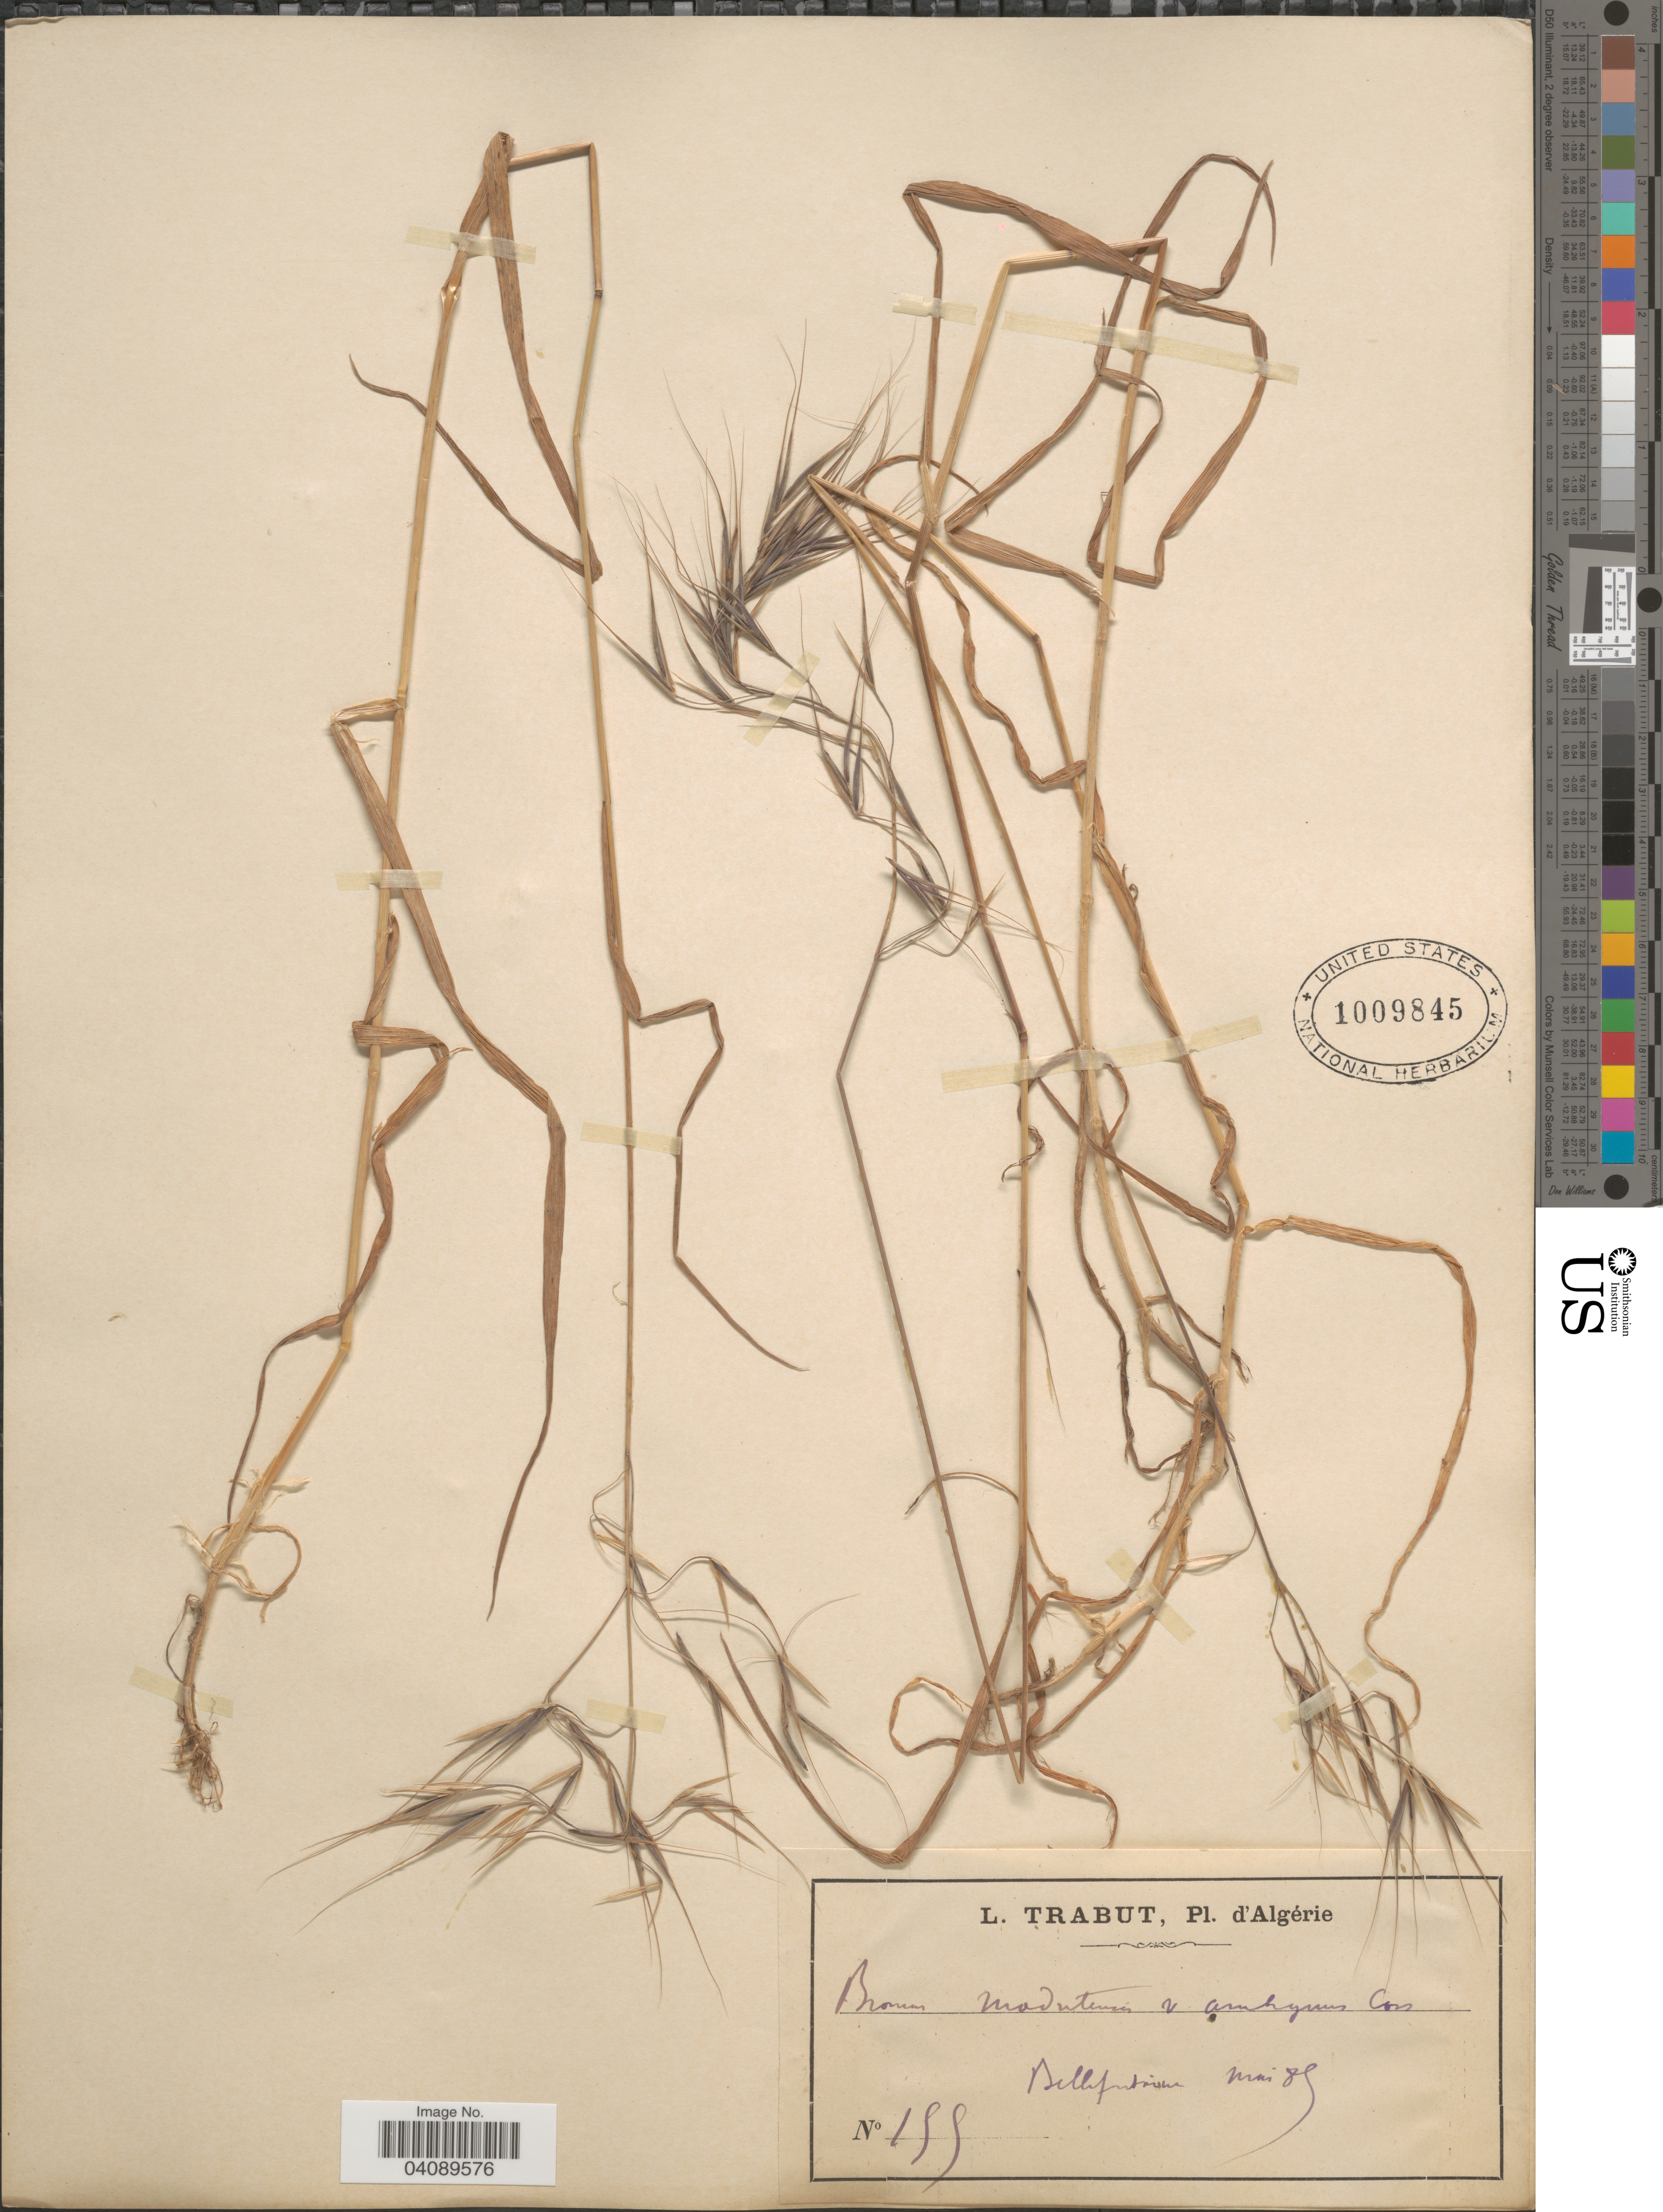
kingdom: Plantae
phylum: Tracheophyta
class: Liliopsida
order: Poales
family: Poaceae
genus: Bromus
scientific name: Bromus madritensis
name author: L.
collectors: L. Trabut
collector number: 155*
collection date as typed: Transcribed d/m/y: /5/85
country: Algeria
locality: Algérie. Bellefontaine.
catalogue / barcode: US 1009845